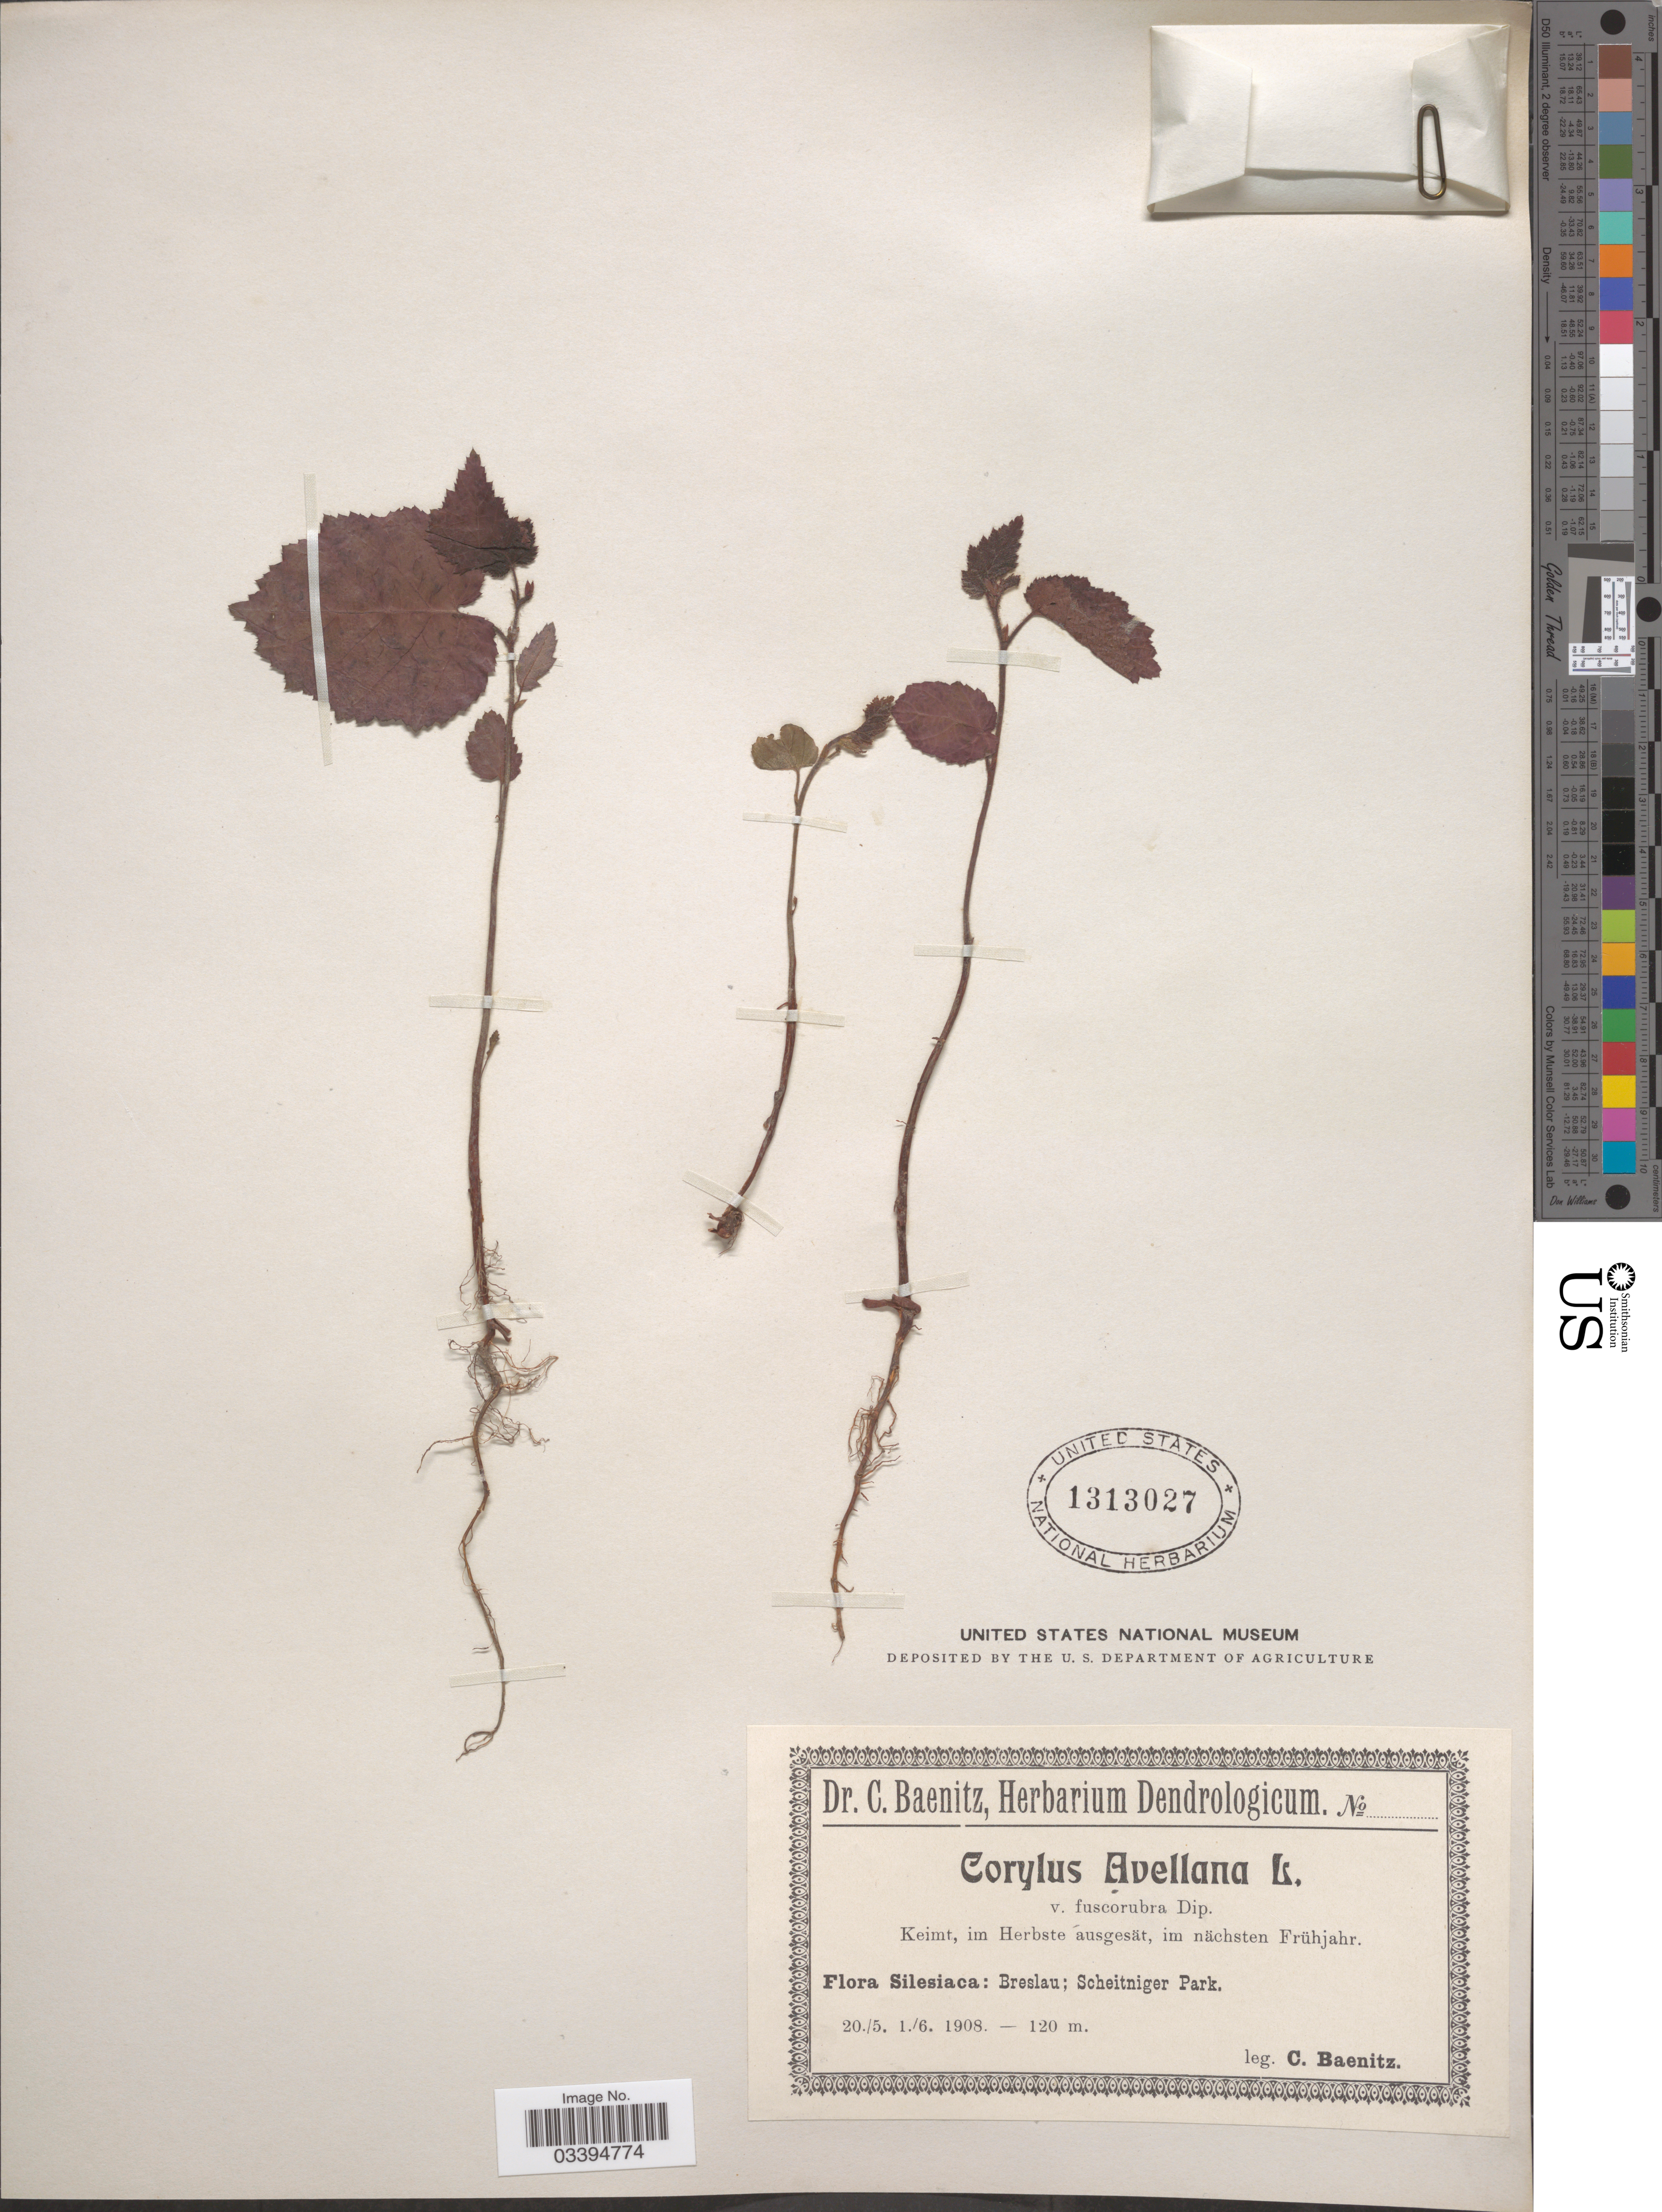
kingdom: Plantae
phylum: Tracheophyta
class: Magnoliopsida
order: Fagales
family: Betulaceae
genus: Corylus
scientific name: Corylus avellana var. fuscorubra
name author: Dippel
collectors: C. G. Baenitz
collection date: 1908-05-20/1908-06-01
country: Poland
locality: Silesiaca: Breslau; Scheitniger Park.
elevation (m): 120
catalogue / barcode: US 1313027